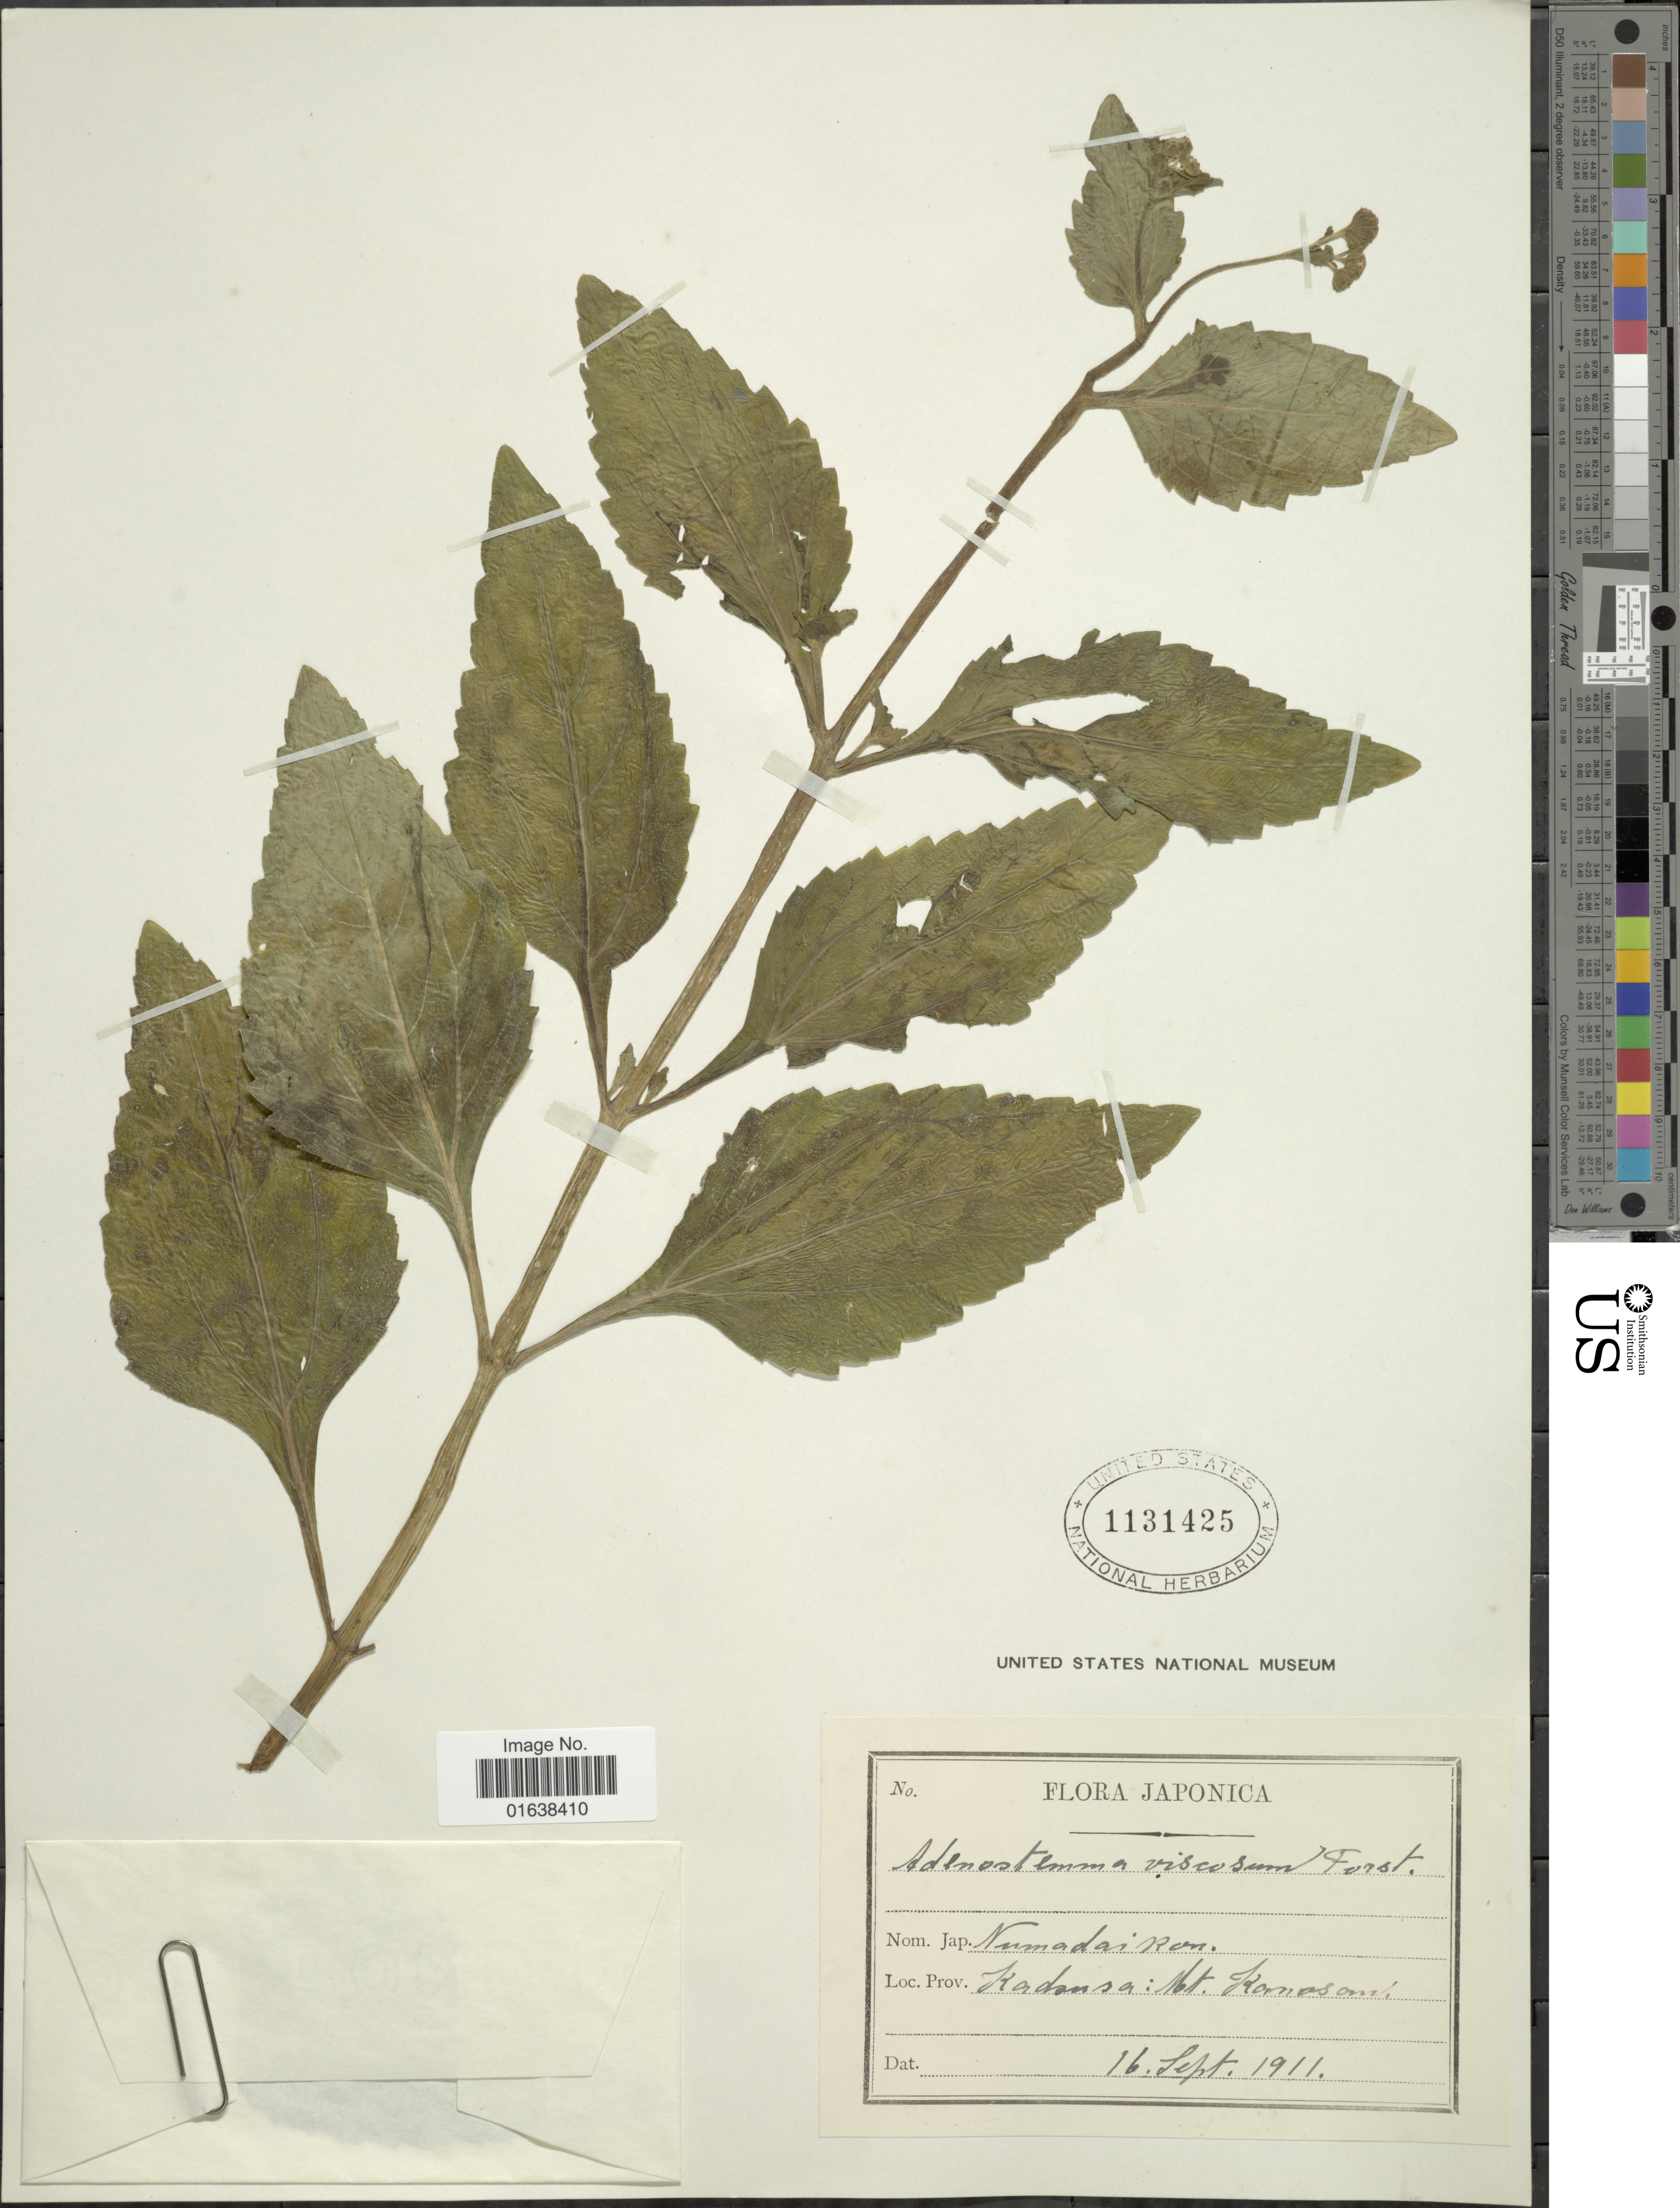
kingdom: Plantae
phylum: Tracheophyta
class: Magnoliopsida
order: Asterales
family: Asteraceae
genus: Adenostemma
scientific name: Adenostemma lavenia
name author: (L.) Kuntze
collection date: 1911-09-16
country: Japan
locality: Japonica. Kadonsa: Mt. Kanosani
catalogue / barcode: US 1131425